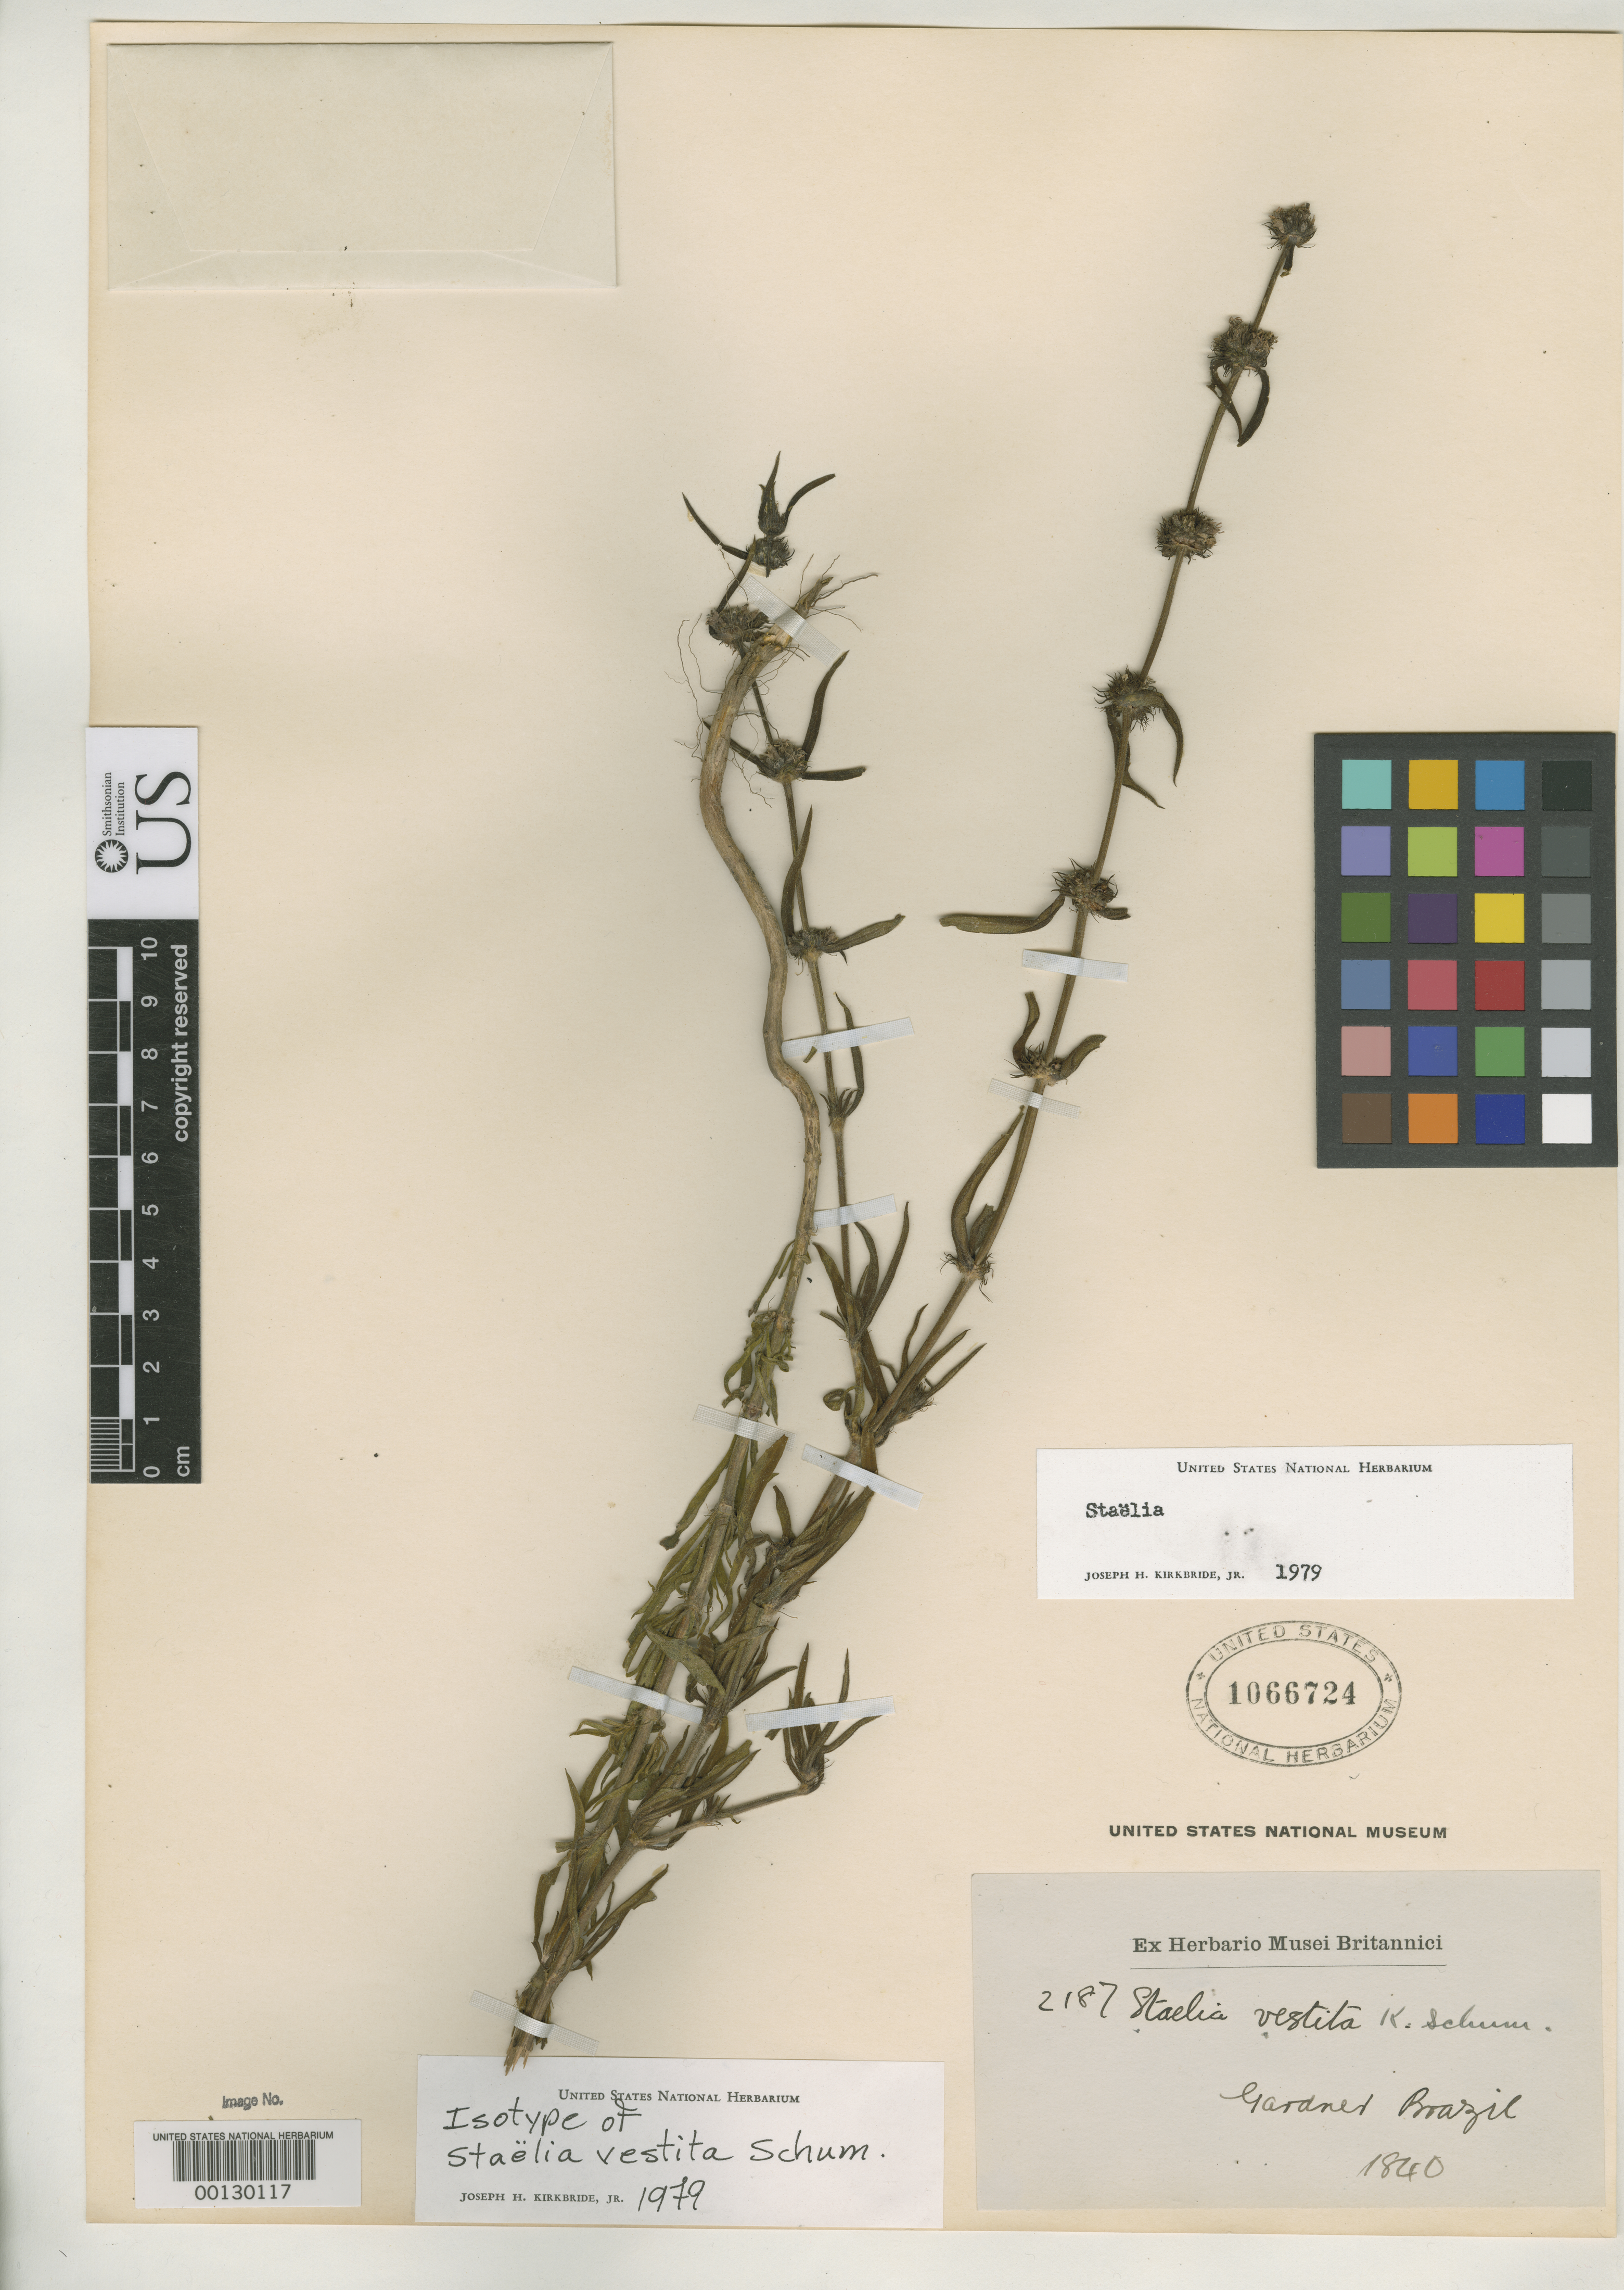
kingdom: Plantae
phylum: Tracheophyta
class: Magnoliopsida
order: Gentianales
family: Rubiaceae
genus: Staelia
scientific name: Staelia vestita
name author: K. Schum. in Mart.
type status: Isotype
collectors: G. Gardner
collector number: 2187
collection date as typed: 1840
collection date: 1840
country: Brazil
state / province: Piauí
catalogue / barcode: US 1066724